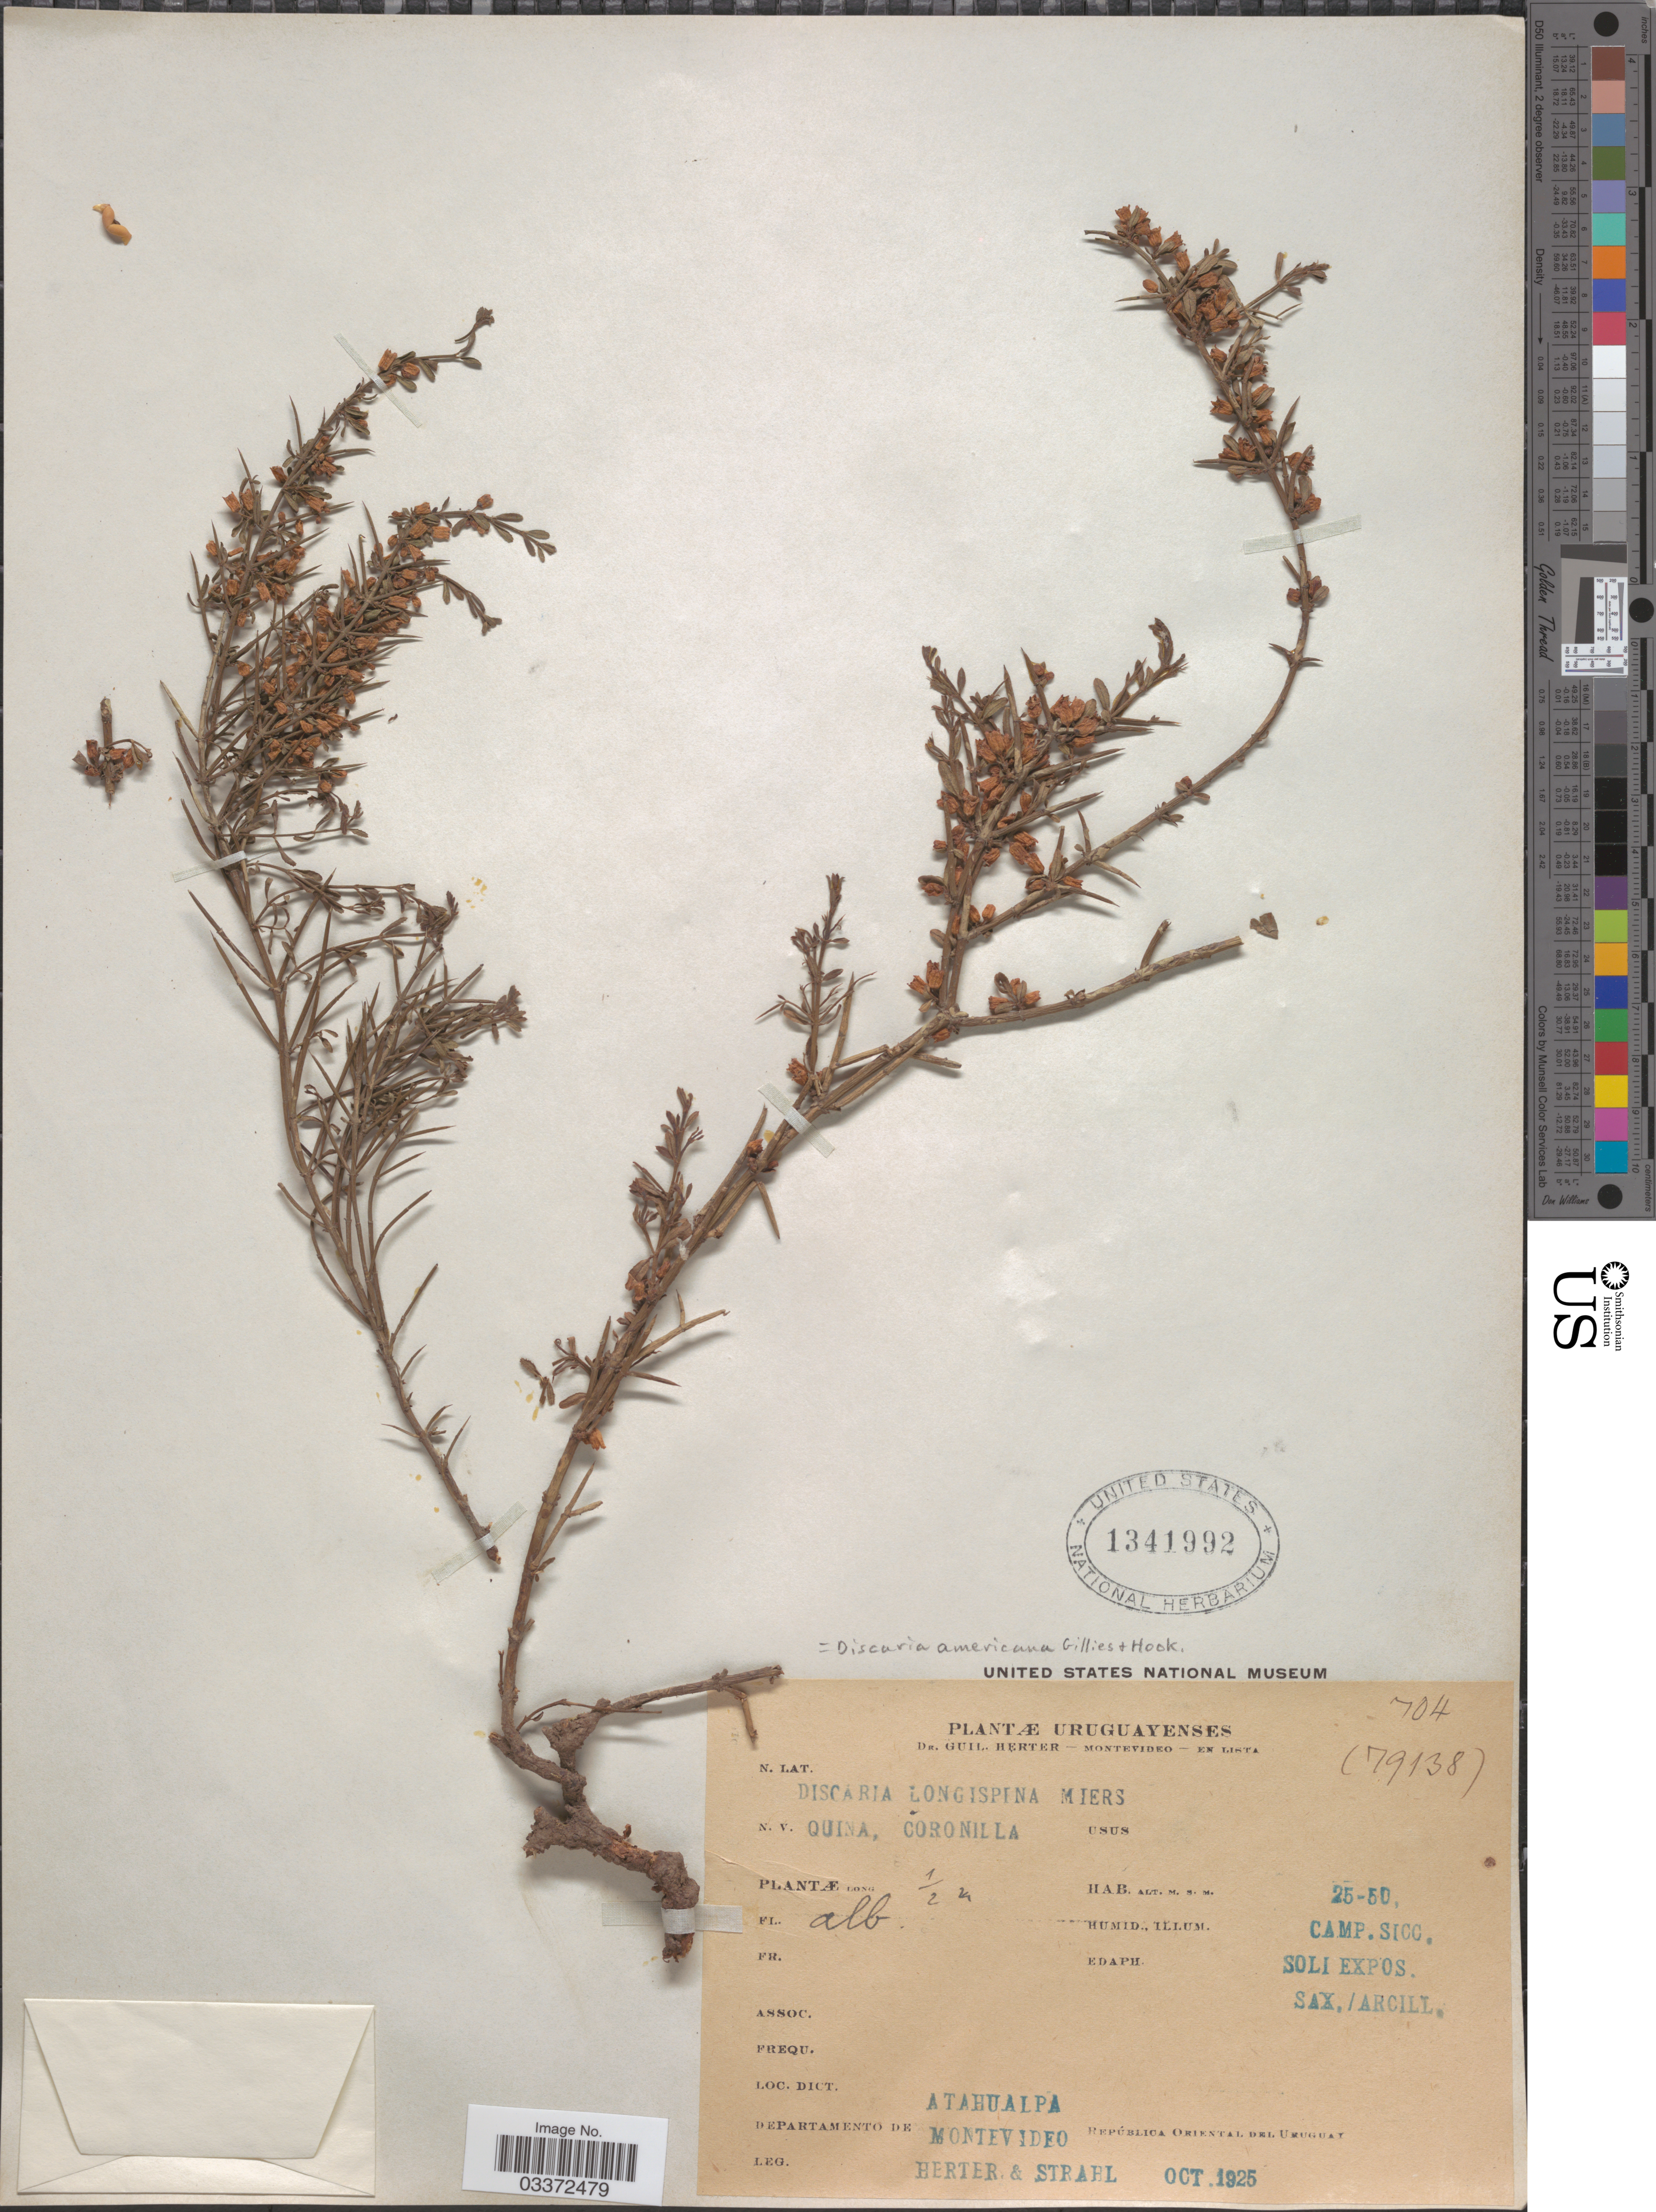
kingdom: Plantae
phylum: Tracheophyta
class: Magnoliopsida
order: Rosales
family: Rhamnaceae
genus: Discaria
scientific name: Discaria americana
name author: Gillies & Hook.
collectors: G. Herter & -. Strahl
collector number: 704/79138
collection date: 1925-10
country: Uruguay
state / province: Montevideo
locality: Atahualpa, Departamento de Montevideo.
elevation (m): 25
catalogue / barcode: US 1341992